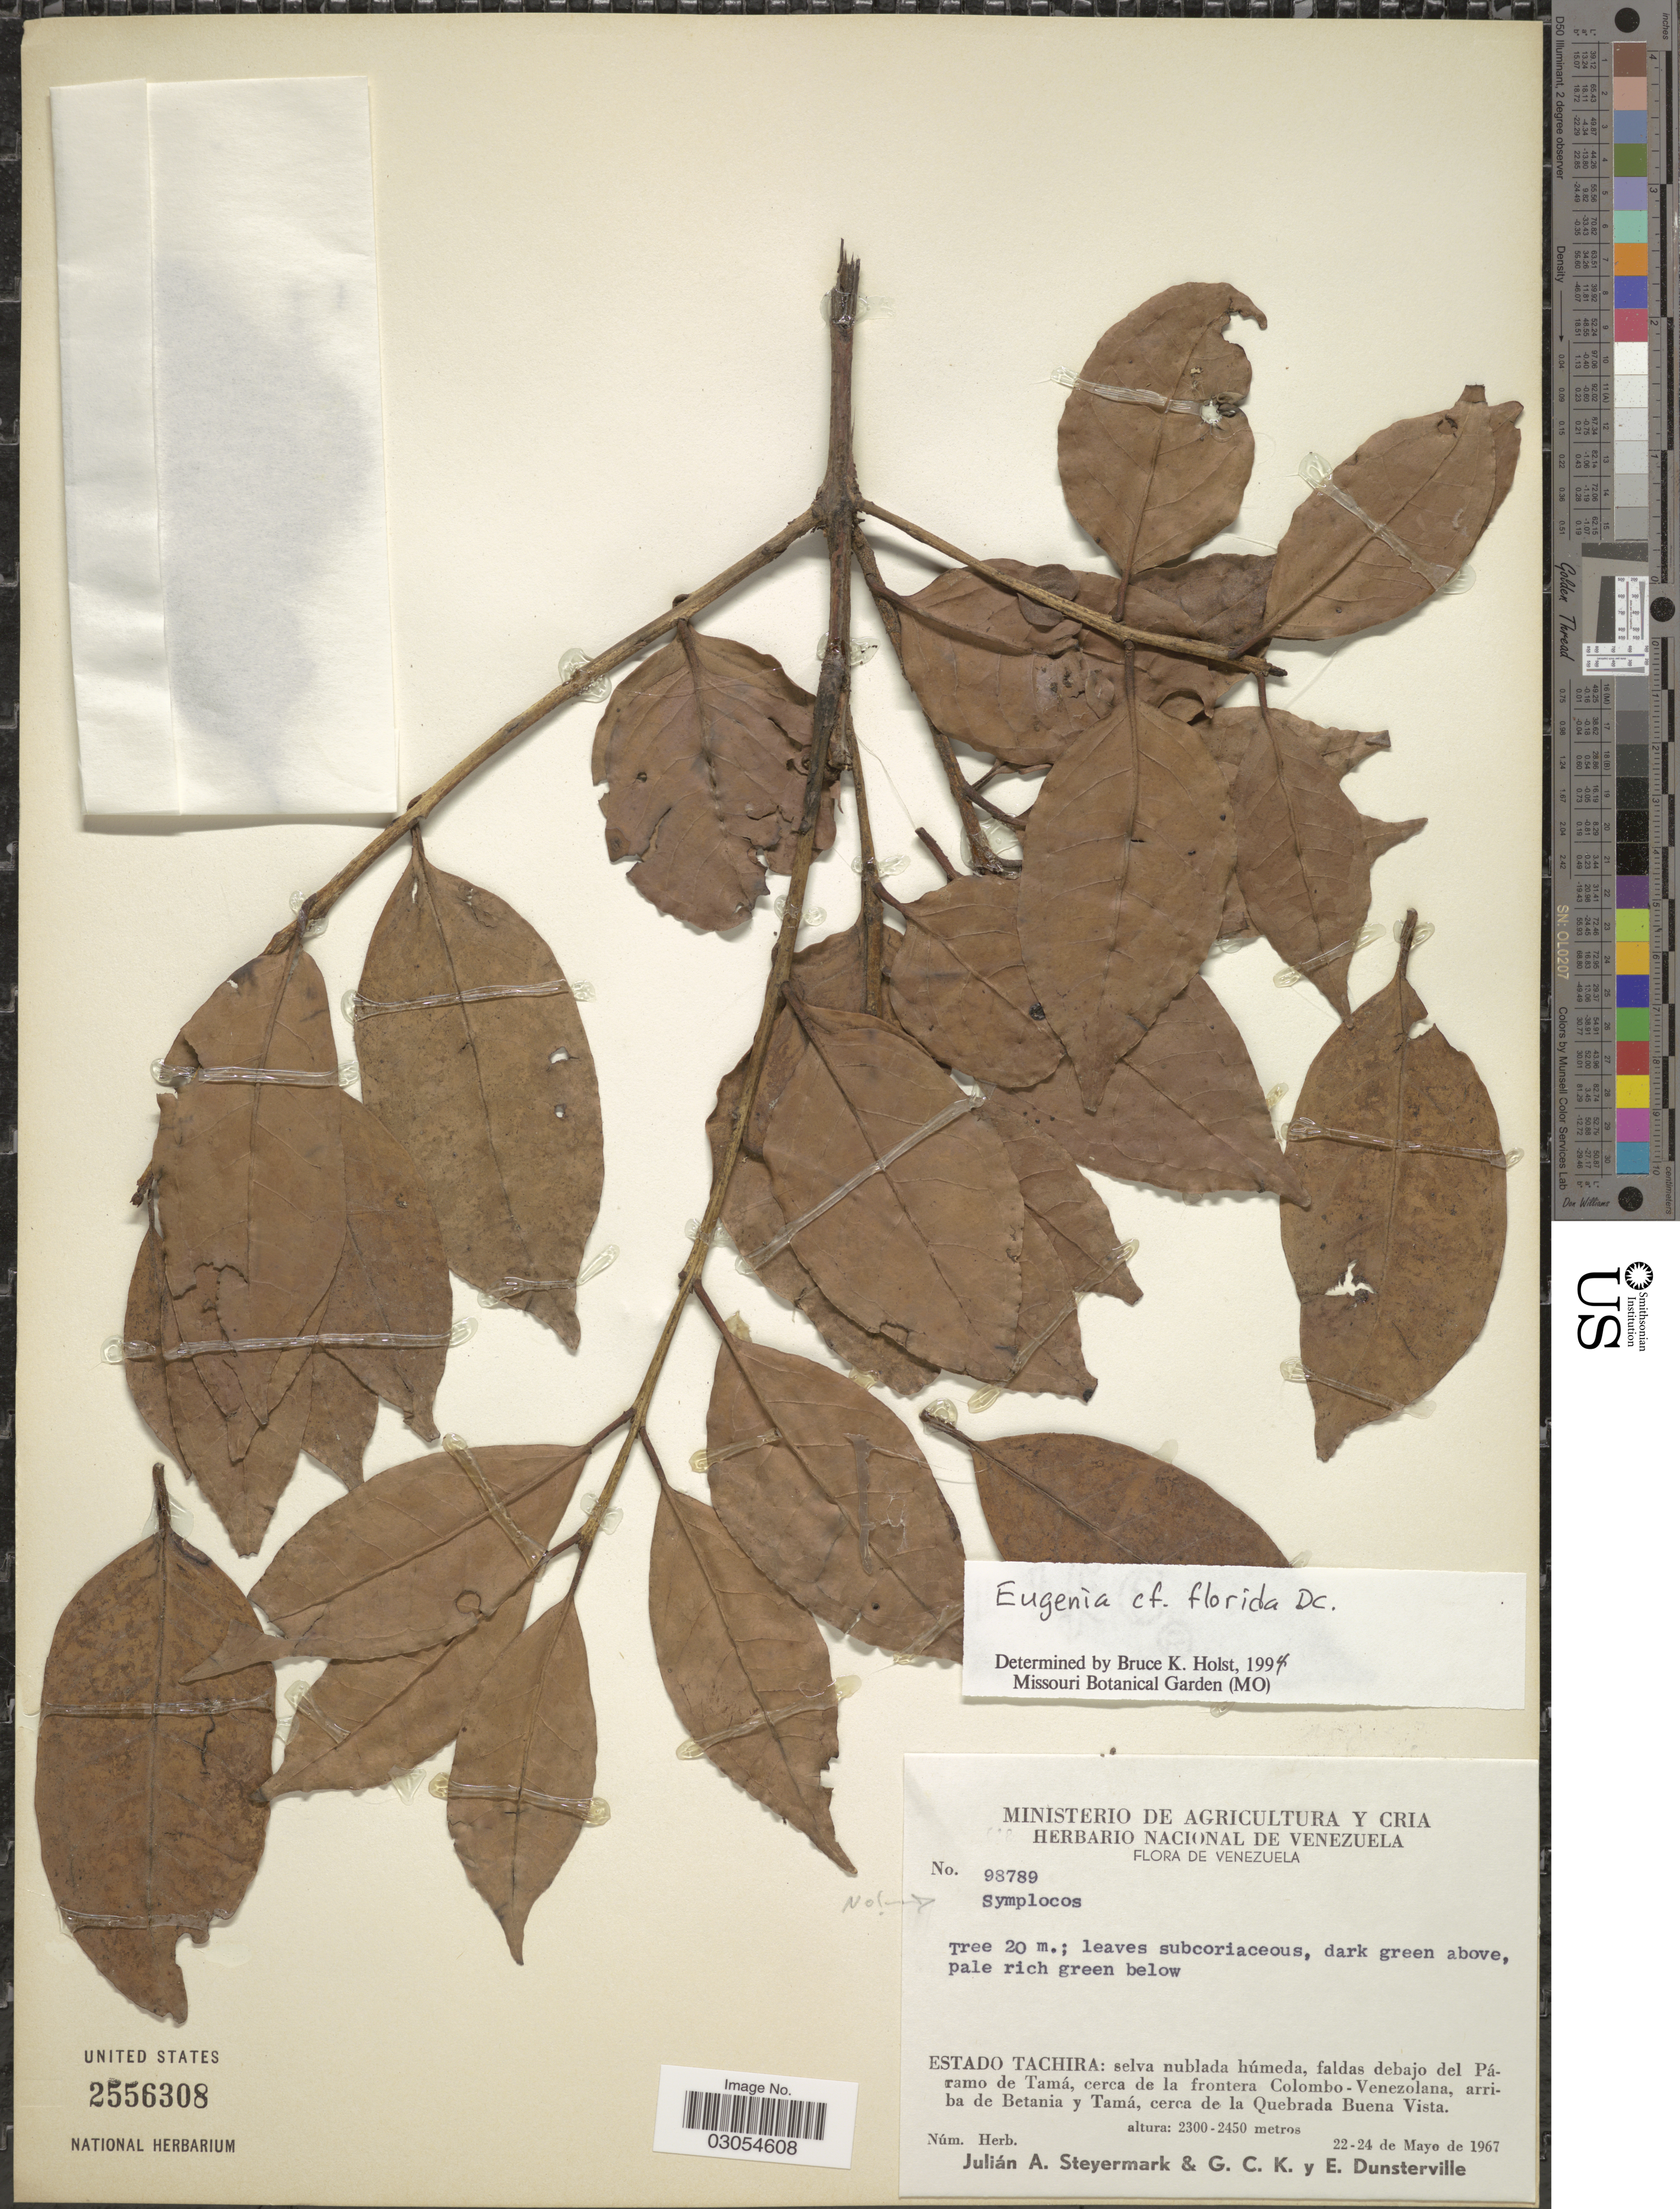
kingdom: Plantae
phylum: Tracheophyta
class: Magnoliopsida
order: Myrtales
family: Myrtaceae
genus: Eugenia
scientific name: Eugenia florida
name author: DC.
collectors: J. Steyermark, G. C. K. Dunsterville & E. Dunsterville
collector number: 98789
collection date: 1967-05-22/1967-05-24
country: Venezuela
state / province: Tachira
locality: Faldas debajo del Páramo de Tamá, cerca de la frontera Colombo-Venezolana, arriba de Betania y Tamá, cerca de la Quebrada Buena Vista.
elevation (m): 2300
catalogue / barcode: US 2556308